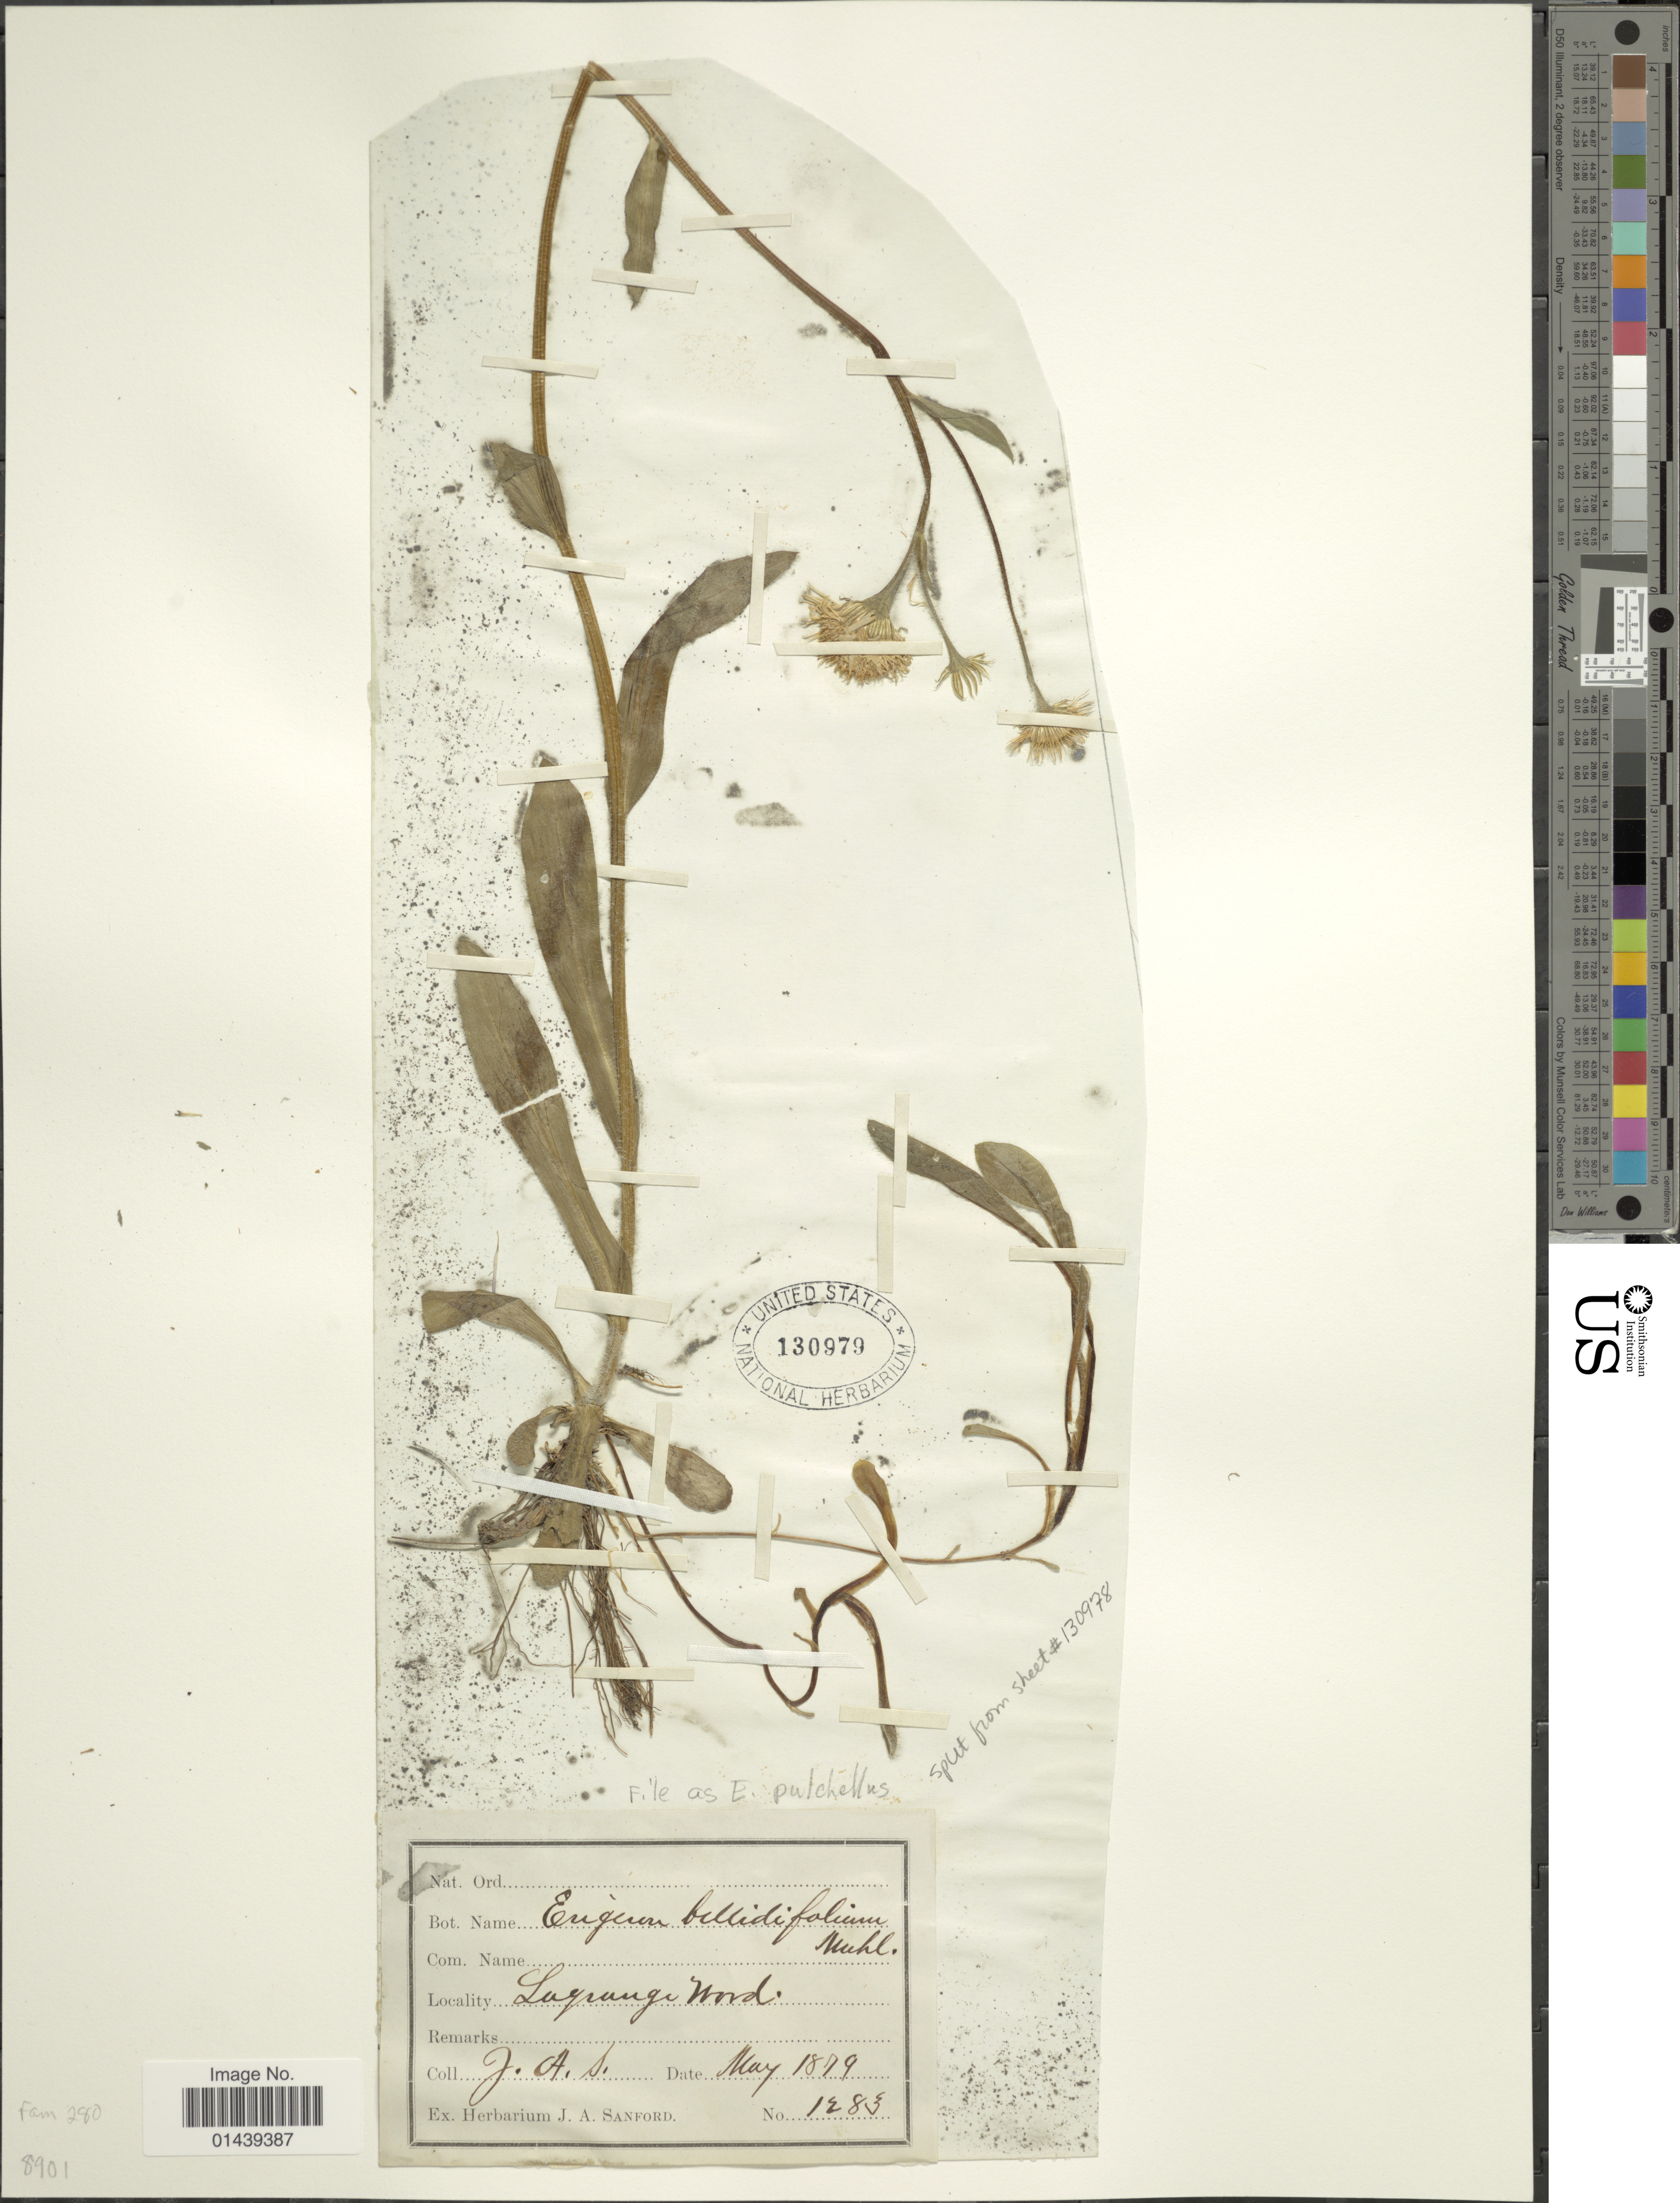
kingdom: Plantae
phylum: Tracheophyta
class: Magnoliopsida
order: Asterales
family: Asteraceae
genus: Erigeron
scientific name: Erigeron pulchellus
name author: Michx.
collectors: J. Sanford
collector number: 1283*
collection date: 1879-05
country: United States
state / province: California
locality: Lagrange Nord.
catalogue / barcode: US 130979